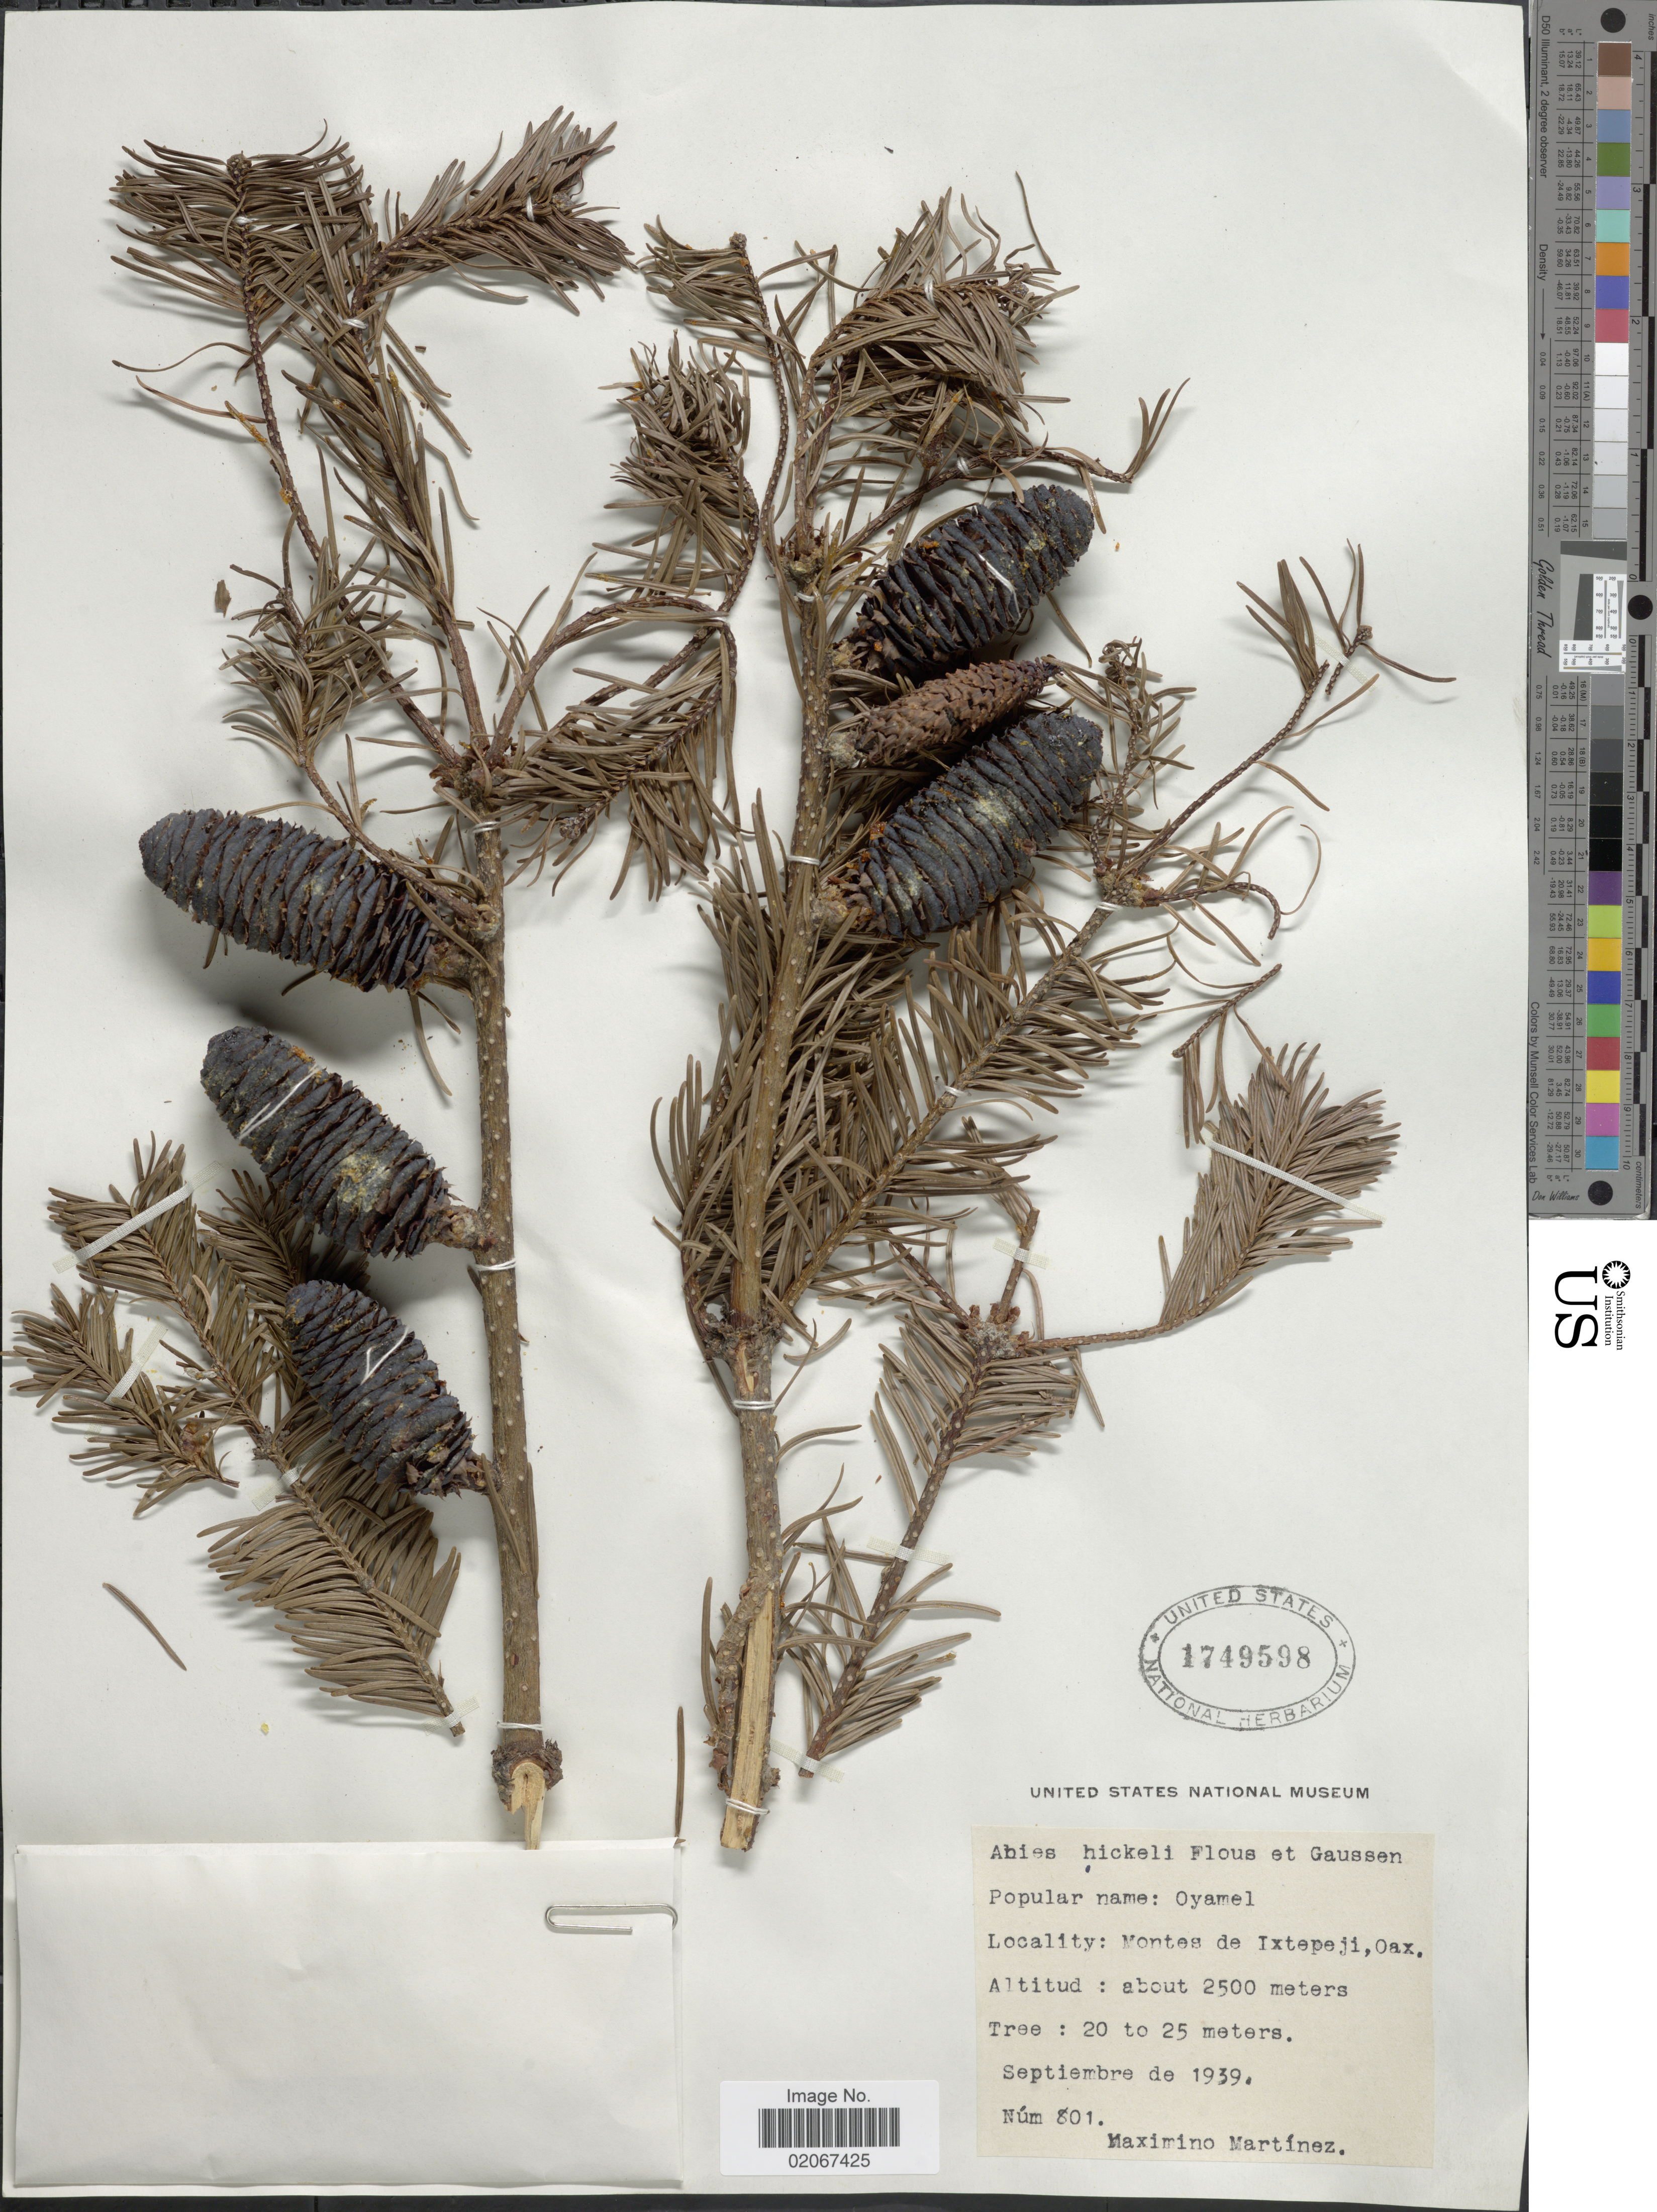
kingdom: Plantae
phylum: Tracheophyta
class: Pinopsida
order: Pinales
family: Pinaceae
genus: Abies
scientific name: Abies hickelii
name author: Flous & Gaussen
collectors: M. Martinez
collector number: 801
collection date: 1939-09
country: Mexico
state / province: Oaxaca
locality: Montes de Ixtepeji, Oax.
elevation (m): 2500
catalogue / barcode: US 1749598